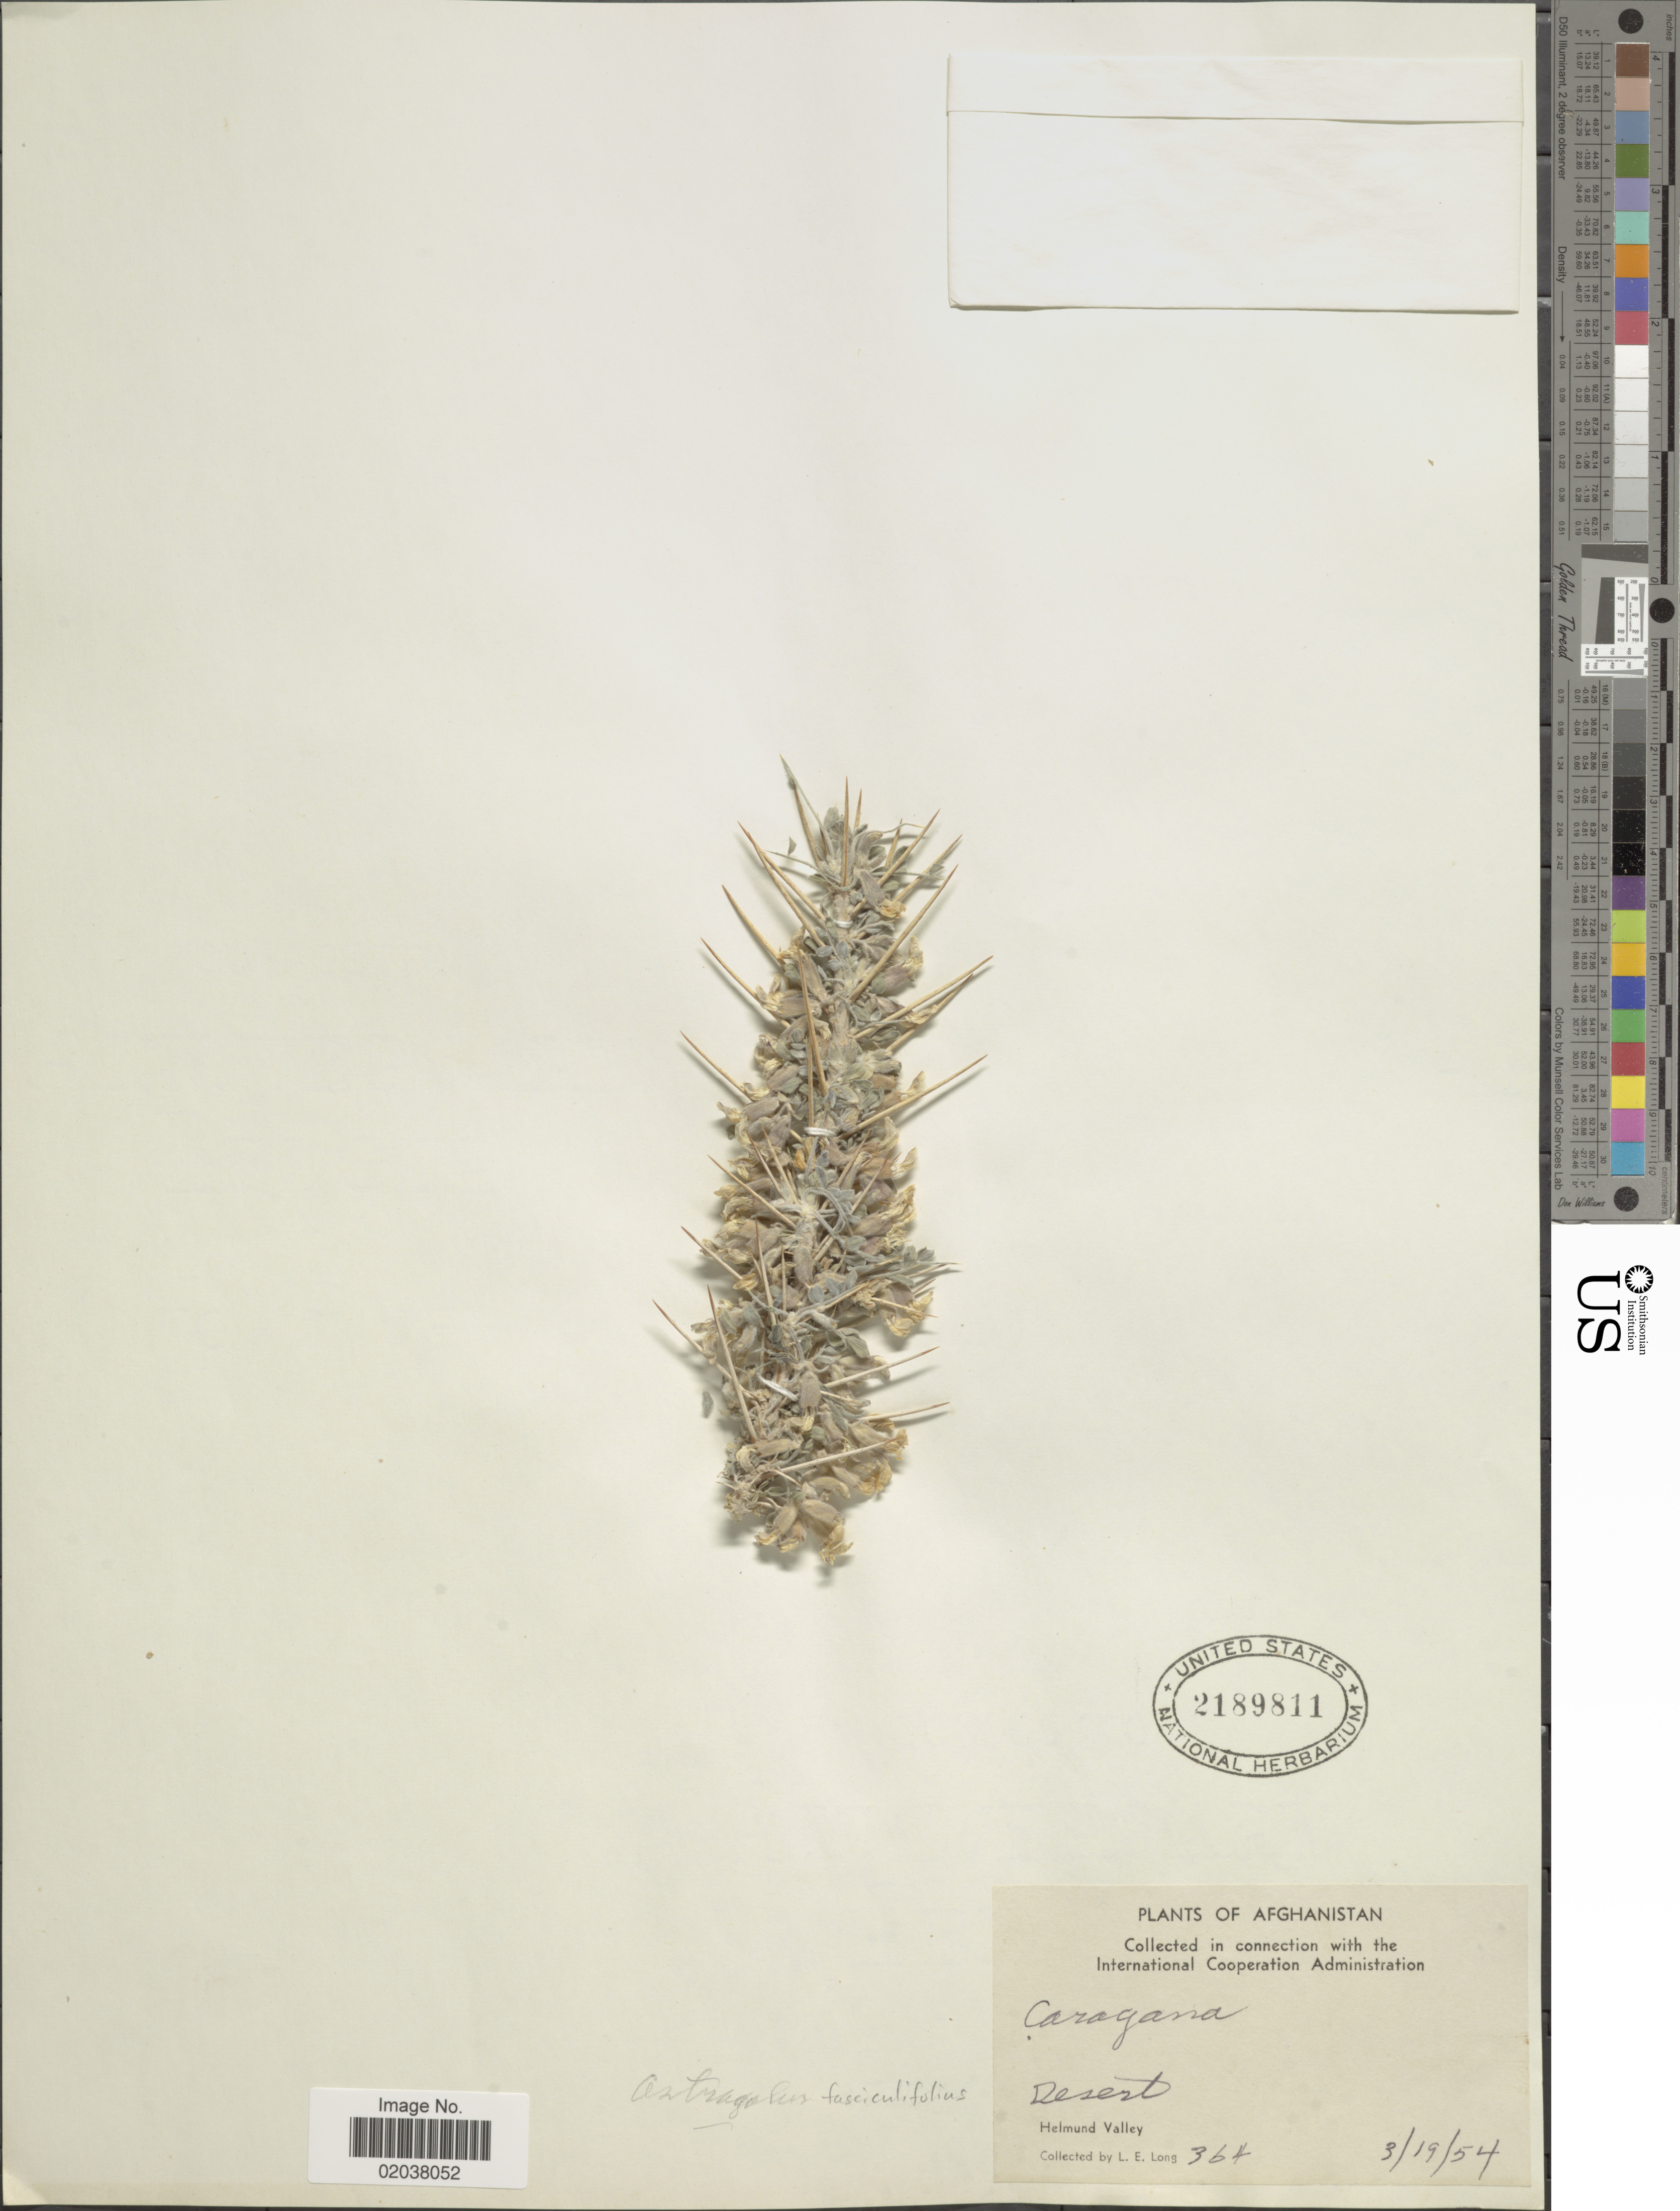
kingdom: Plantae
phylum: Tracheophyta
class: Magnoliopsida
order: Fabales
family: Fabaceae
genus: Astragalus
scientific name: Astragalus fasciculifolius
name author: Boiss.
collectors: L. E. Long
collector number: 364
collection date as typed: Transcribed d/m/y: 19/3/54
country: Afghanistan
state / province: Helmand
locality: Desert. Helmund Valley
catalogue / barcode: US 2189811